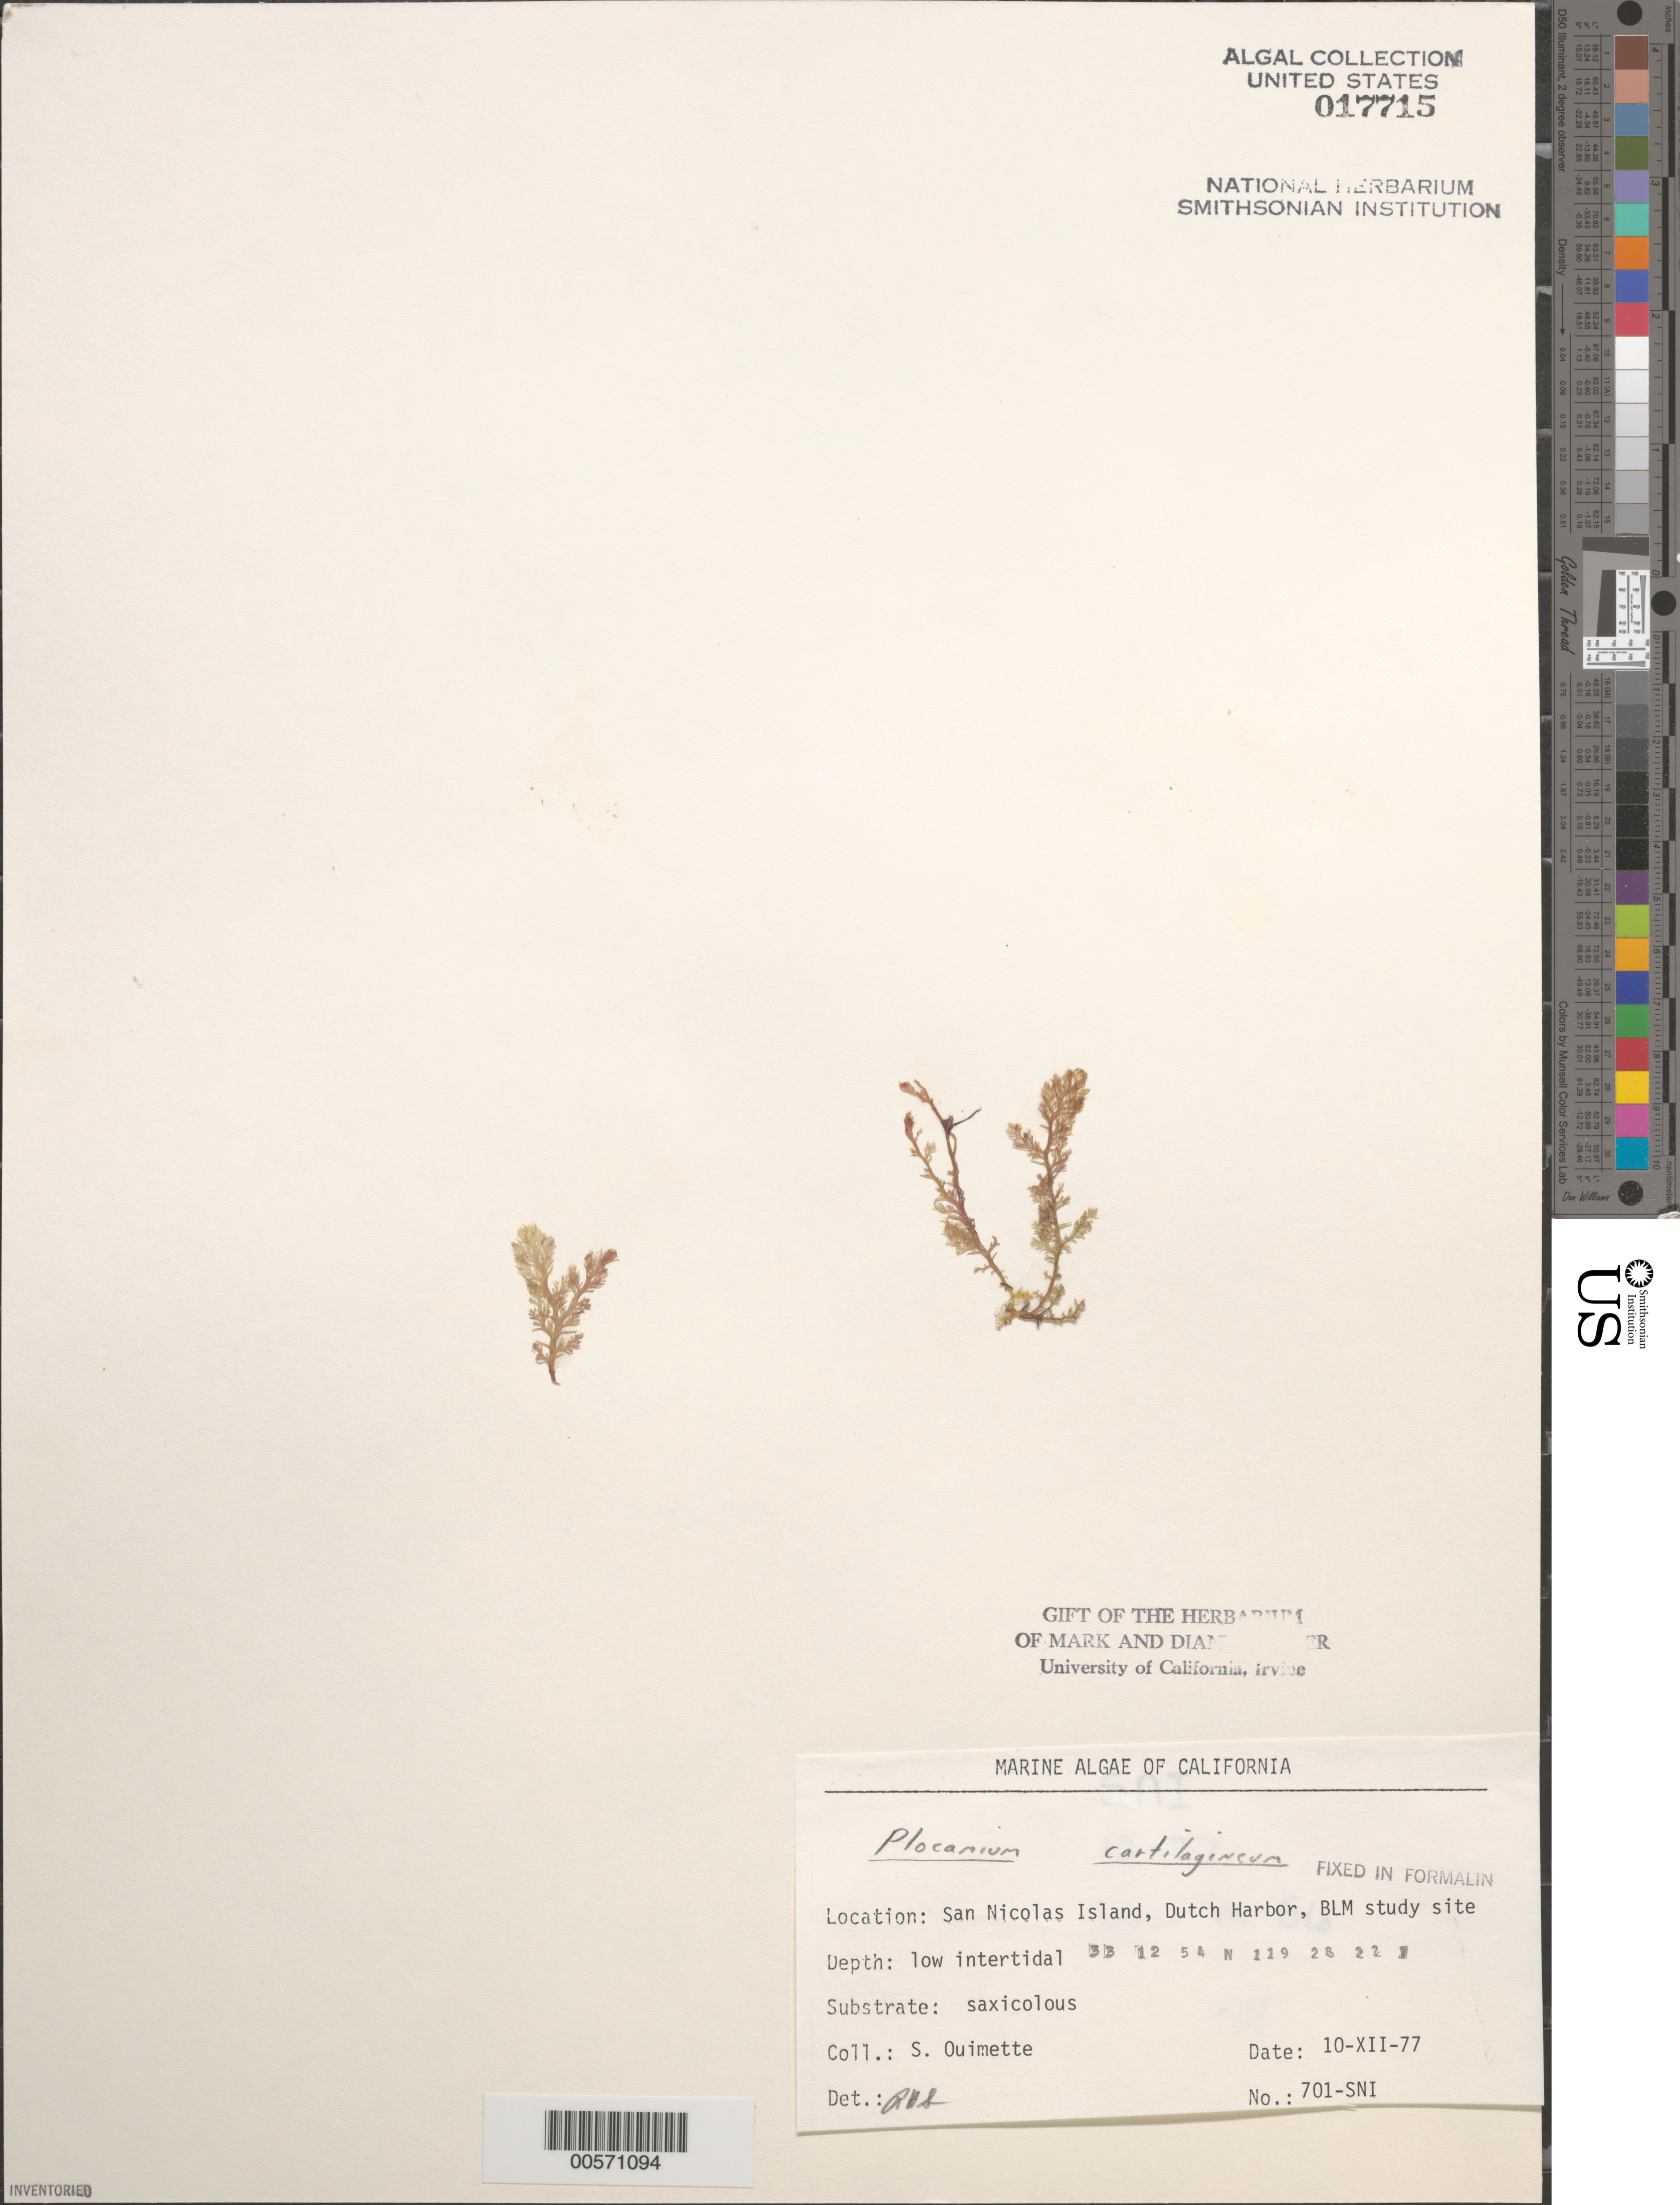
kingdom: Plantae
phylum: Rhodophyta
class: Florideophyceae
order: Plocamiales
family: Plocamiaceae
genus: Plocamium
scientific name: Plocamium cartilagineum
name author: (L.) P.S. Dixon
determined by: Sims, Robert H.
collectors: S. Ouimette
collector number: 701-sni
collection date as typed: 10 Dec 1977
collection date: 1977-12-10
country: United States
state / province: California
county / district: Ventura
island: San Nicolas Island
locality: Dutch Harbor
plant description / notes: BLM-SOCALBIGHT Rocky Intertidal Survey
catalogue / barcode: US 17715